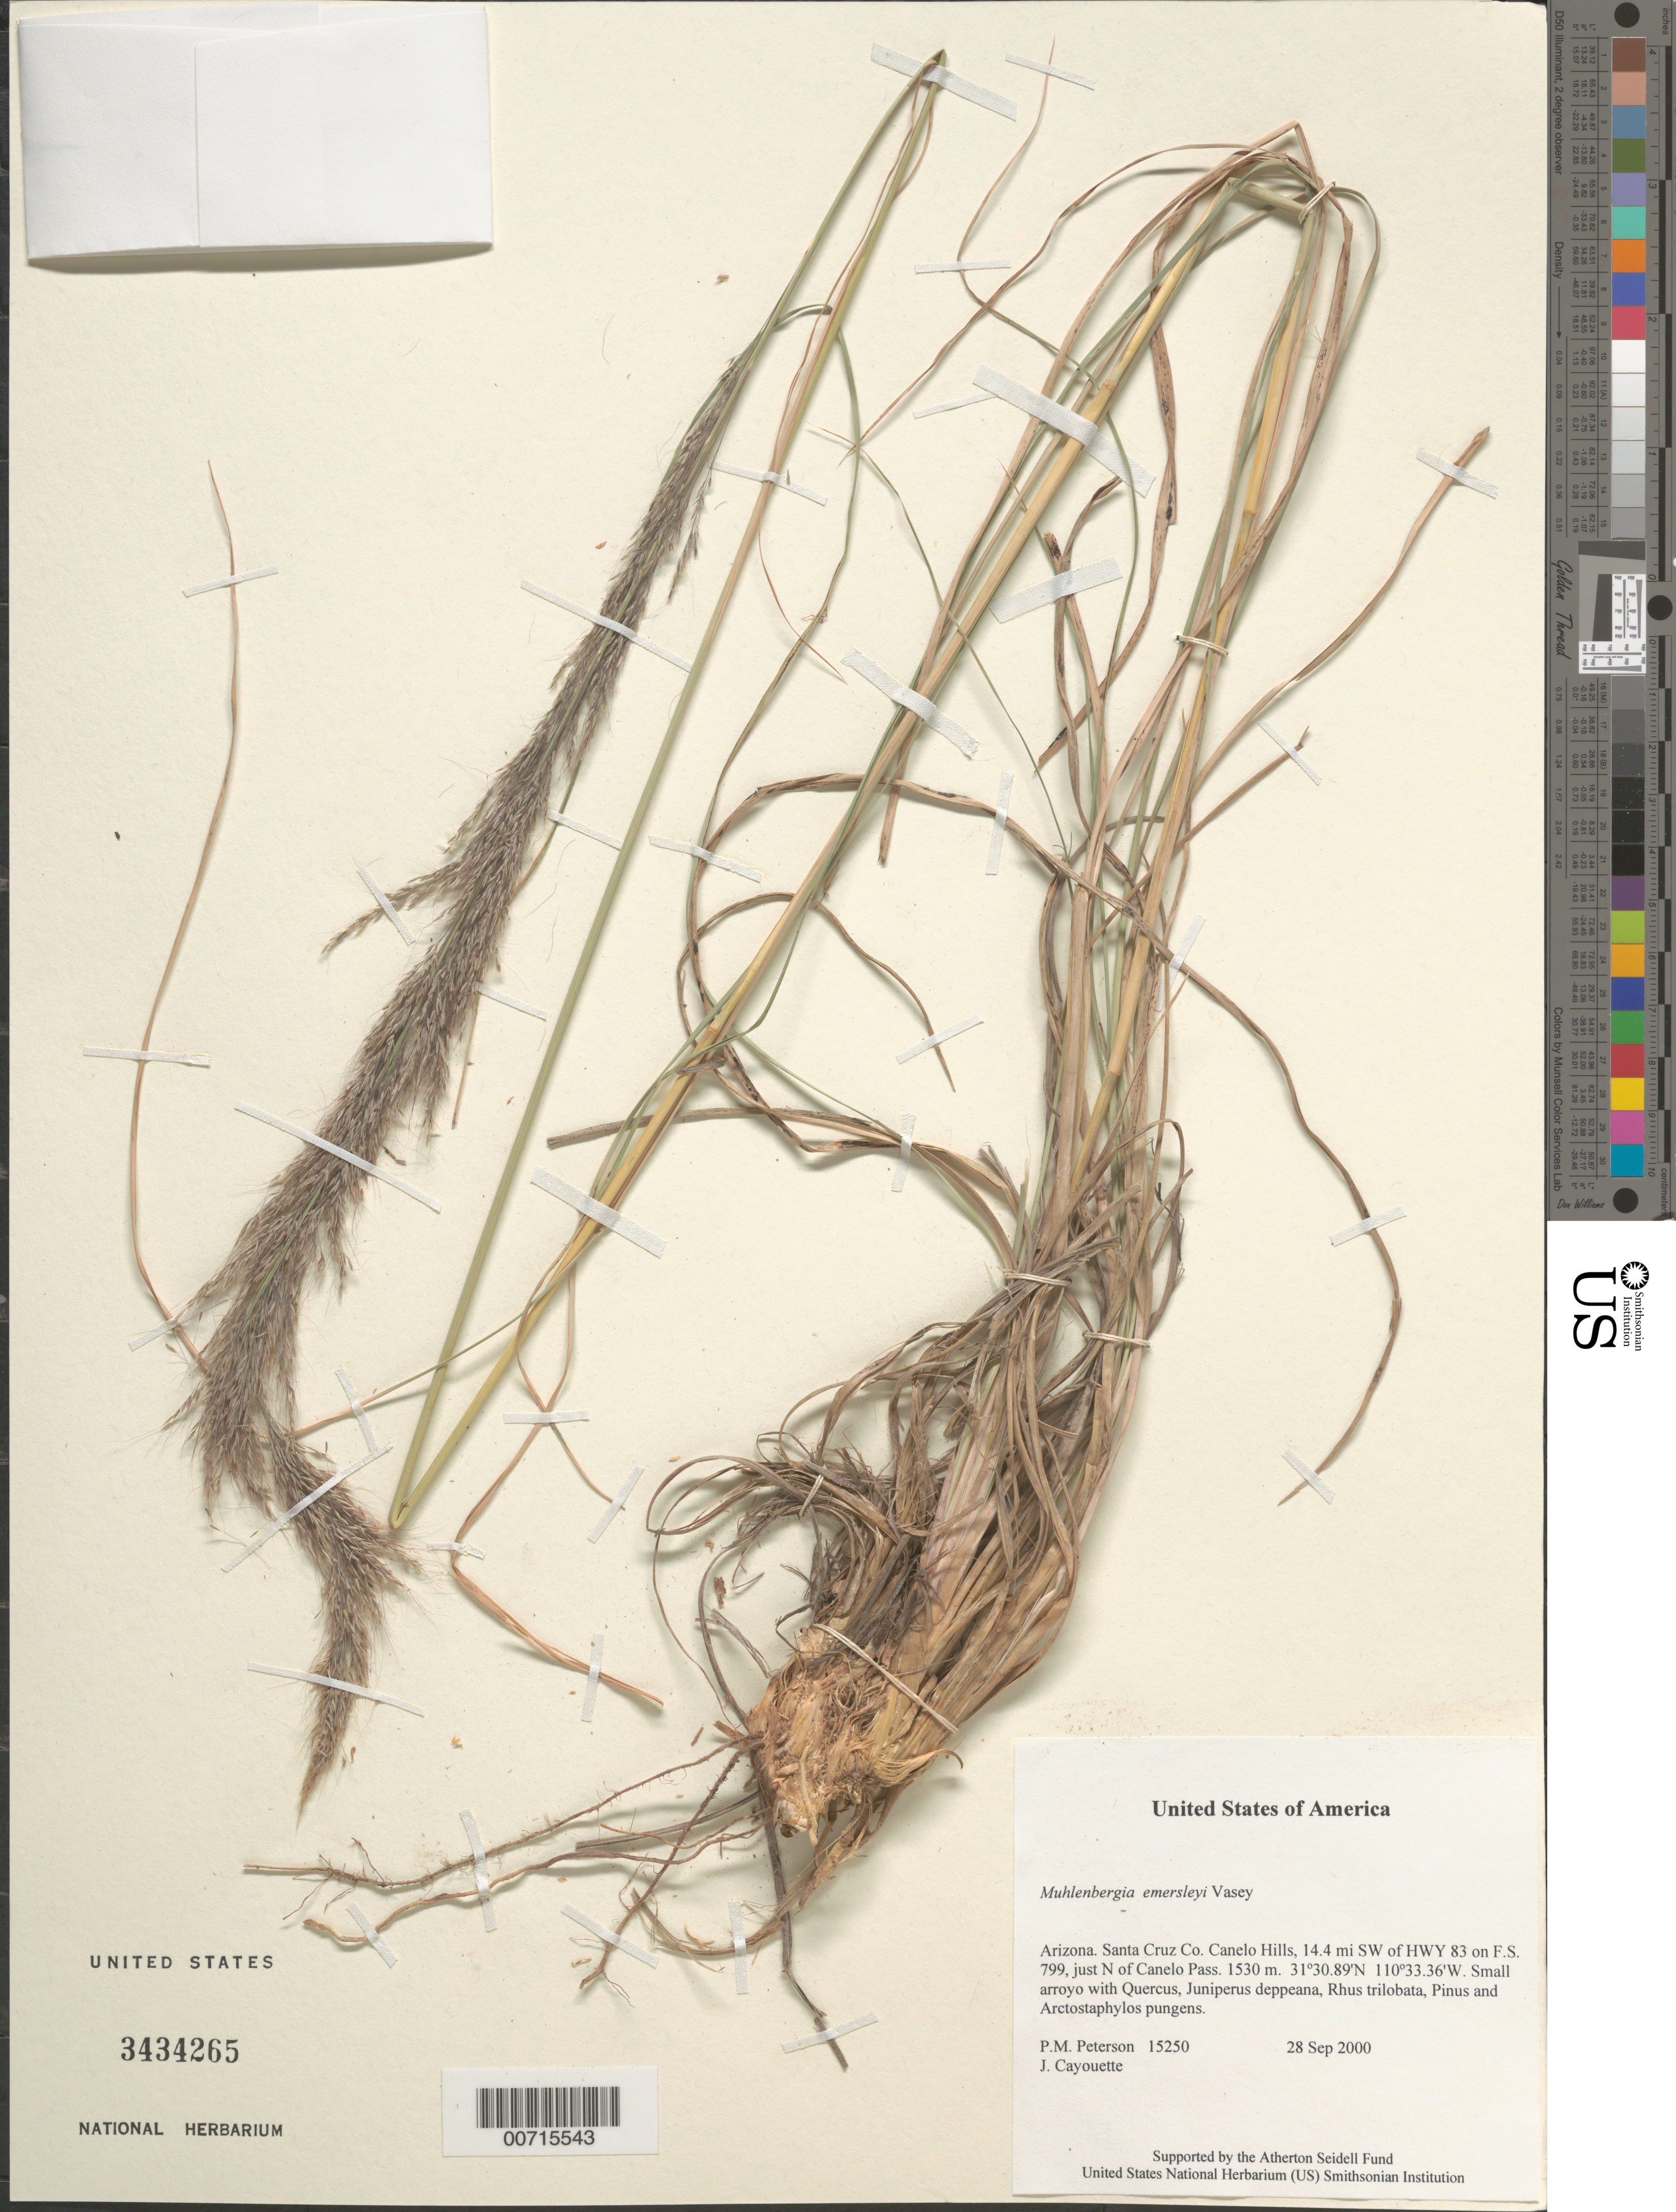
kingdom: Plantae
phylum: Tracheophyta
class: Liliopsida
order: Poales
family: Poaceae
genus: Muhlenbergia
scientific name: Muhlenbergia emersleyi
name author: Vasey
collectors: P. M. Peterson & J. Cayouette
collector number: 15250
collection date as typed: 28 Sep 2000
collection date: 2000-09-28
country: United States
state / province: Arizona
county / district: Santa Cruz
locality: Canelo Hills, 14.4 mi SW of HWY 83 on F.S. 799, just N of Canelo Pass.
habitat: Small arroyo with Quercus, Juniperus deppeana, Rhus trilobata, Pinus and Arctostaphylos pungens.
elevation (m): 1530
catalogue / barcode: US 3434265